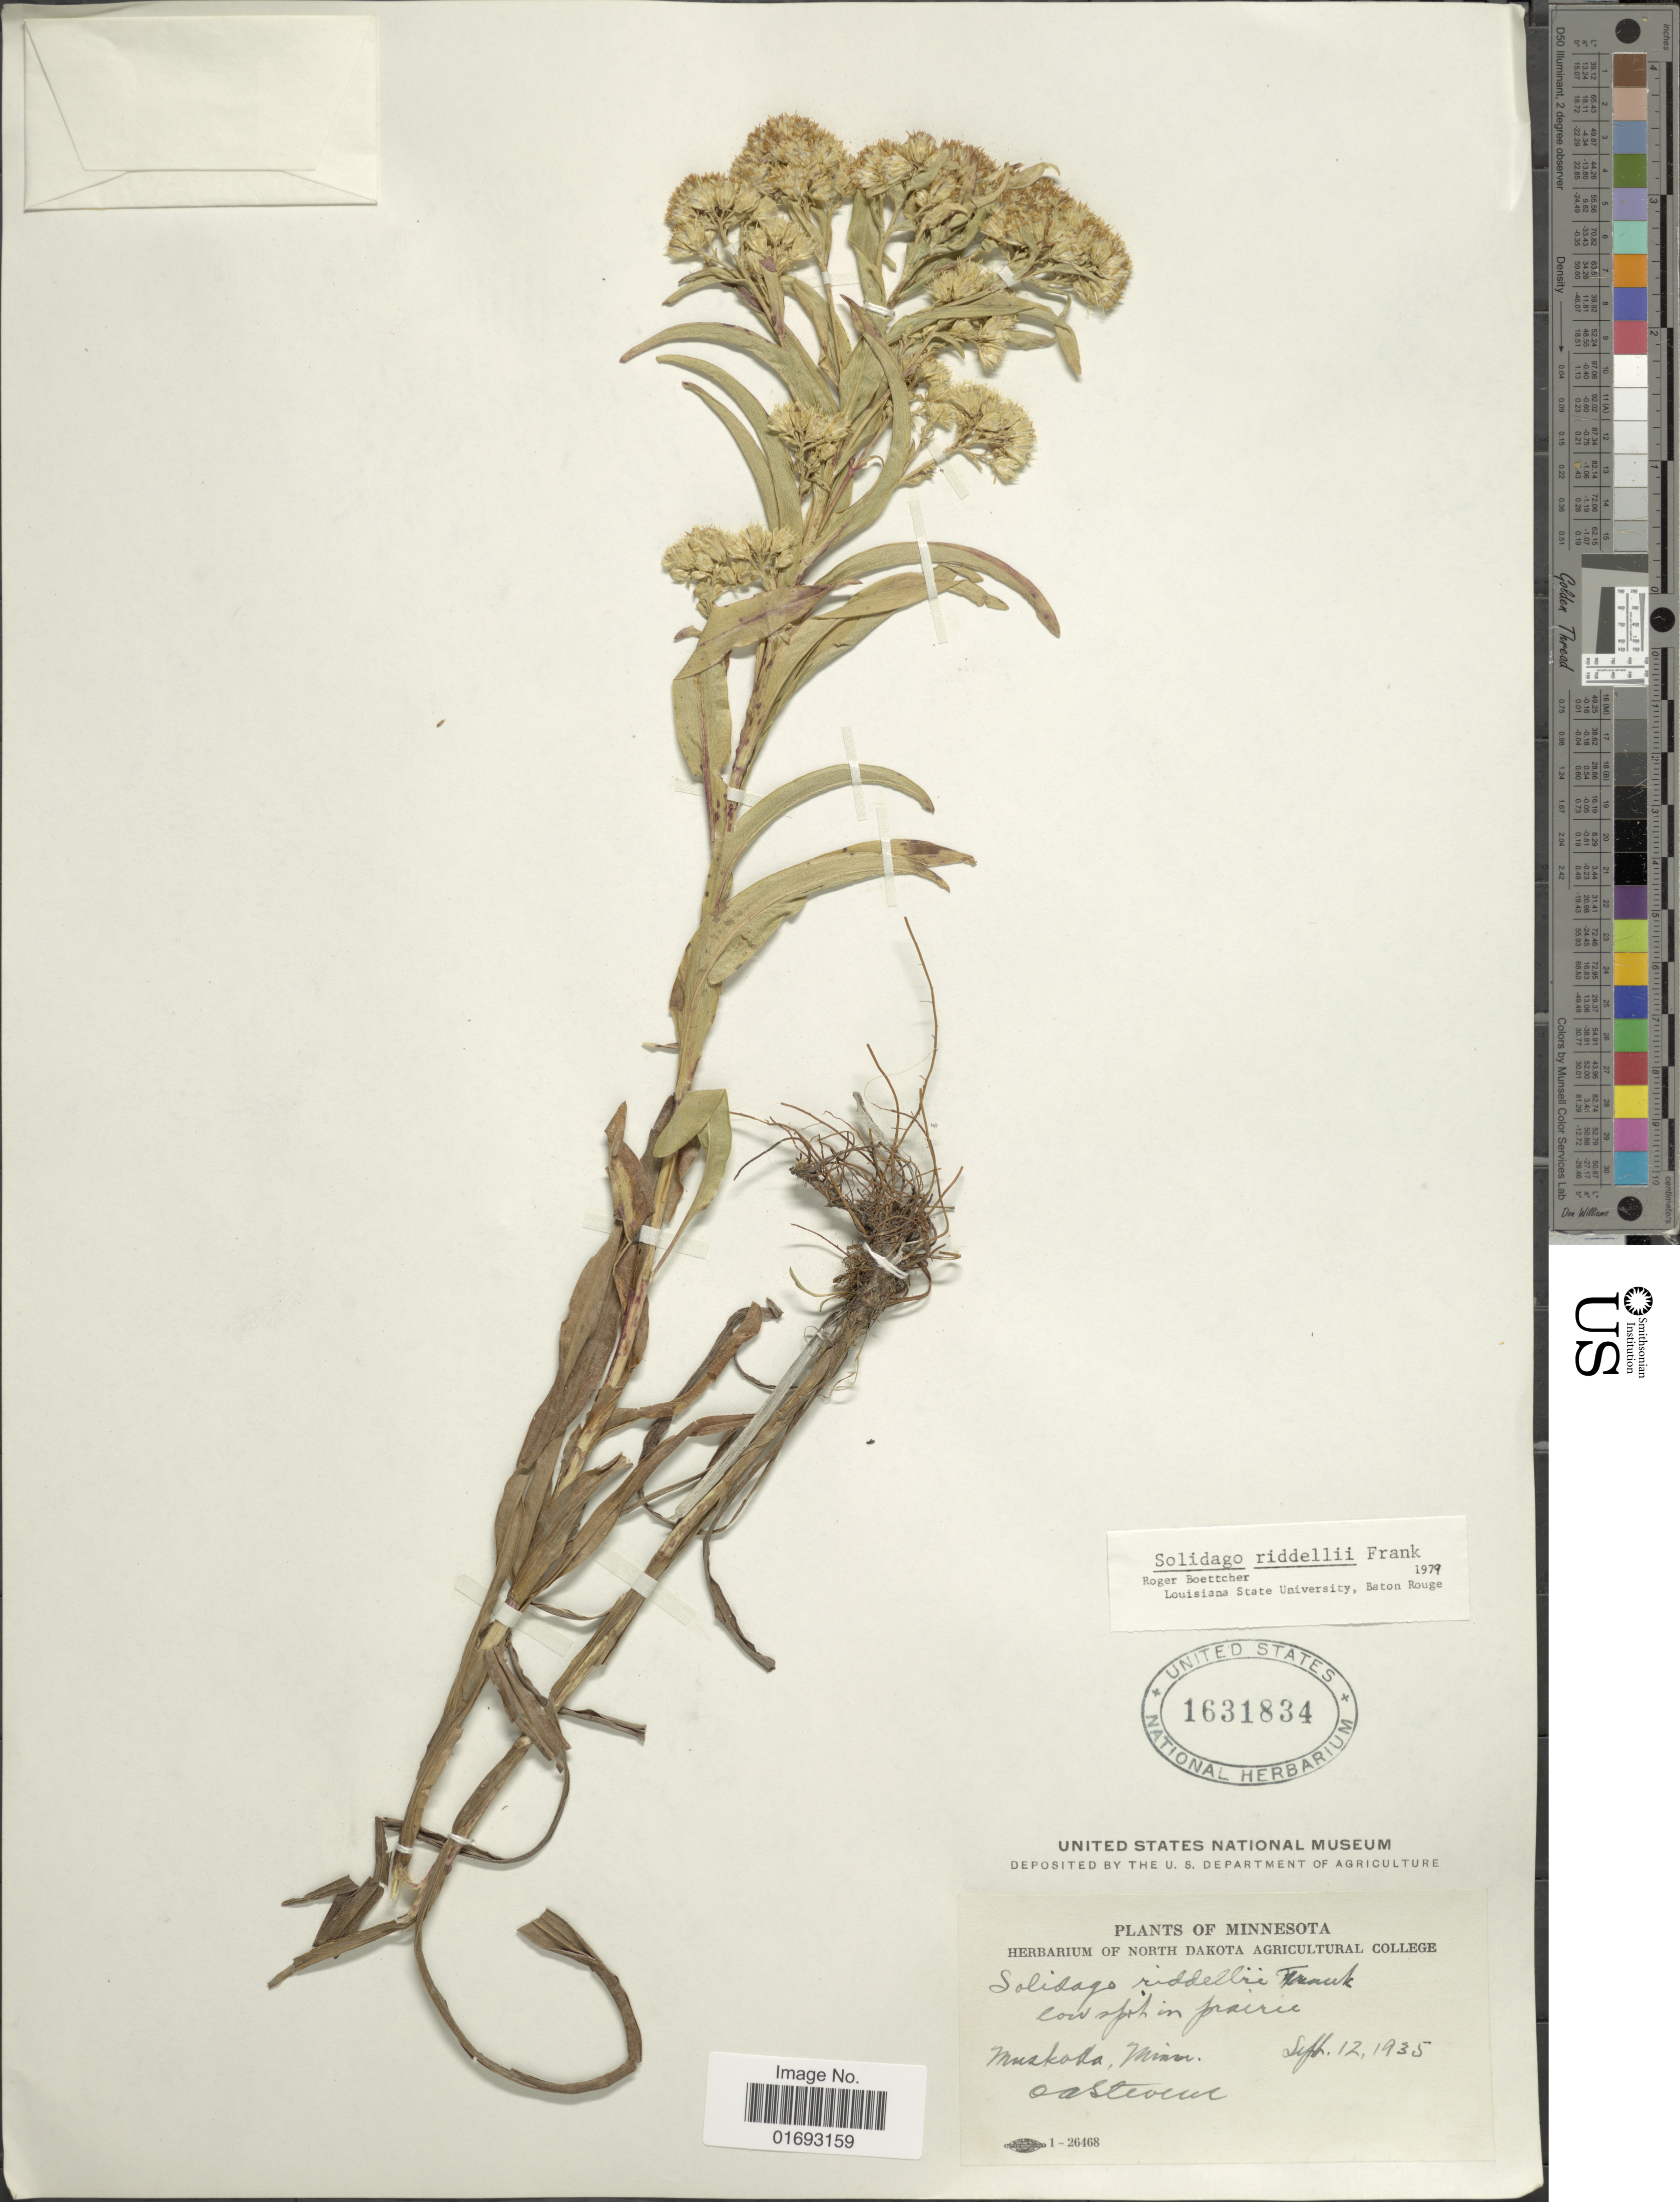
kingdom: Plantae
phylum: Tracheophyta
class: Magnoliopsida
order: Asterales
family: Asteraceae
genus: Oligoneuron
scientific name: Oligoneuron riddellii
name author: (Frank) Rydb.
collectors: ex herb. North Dakota Agricultural College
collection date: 1935-09-12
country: United States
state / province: Minnesota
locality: Muskoka, Oasteve, low splash in prairie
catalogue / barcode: US 1631834